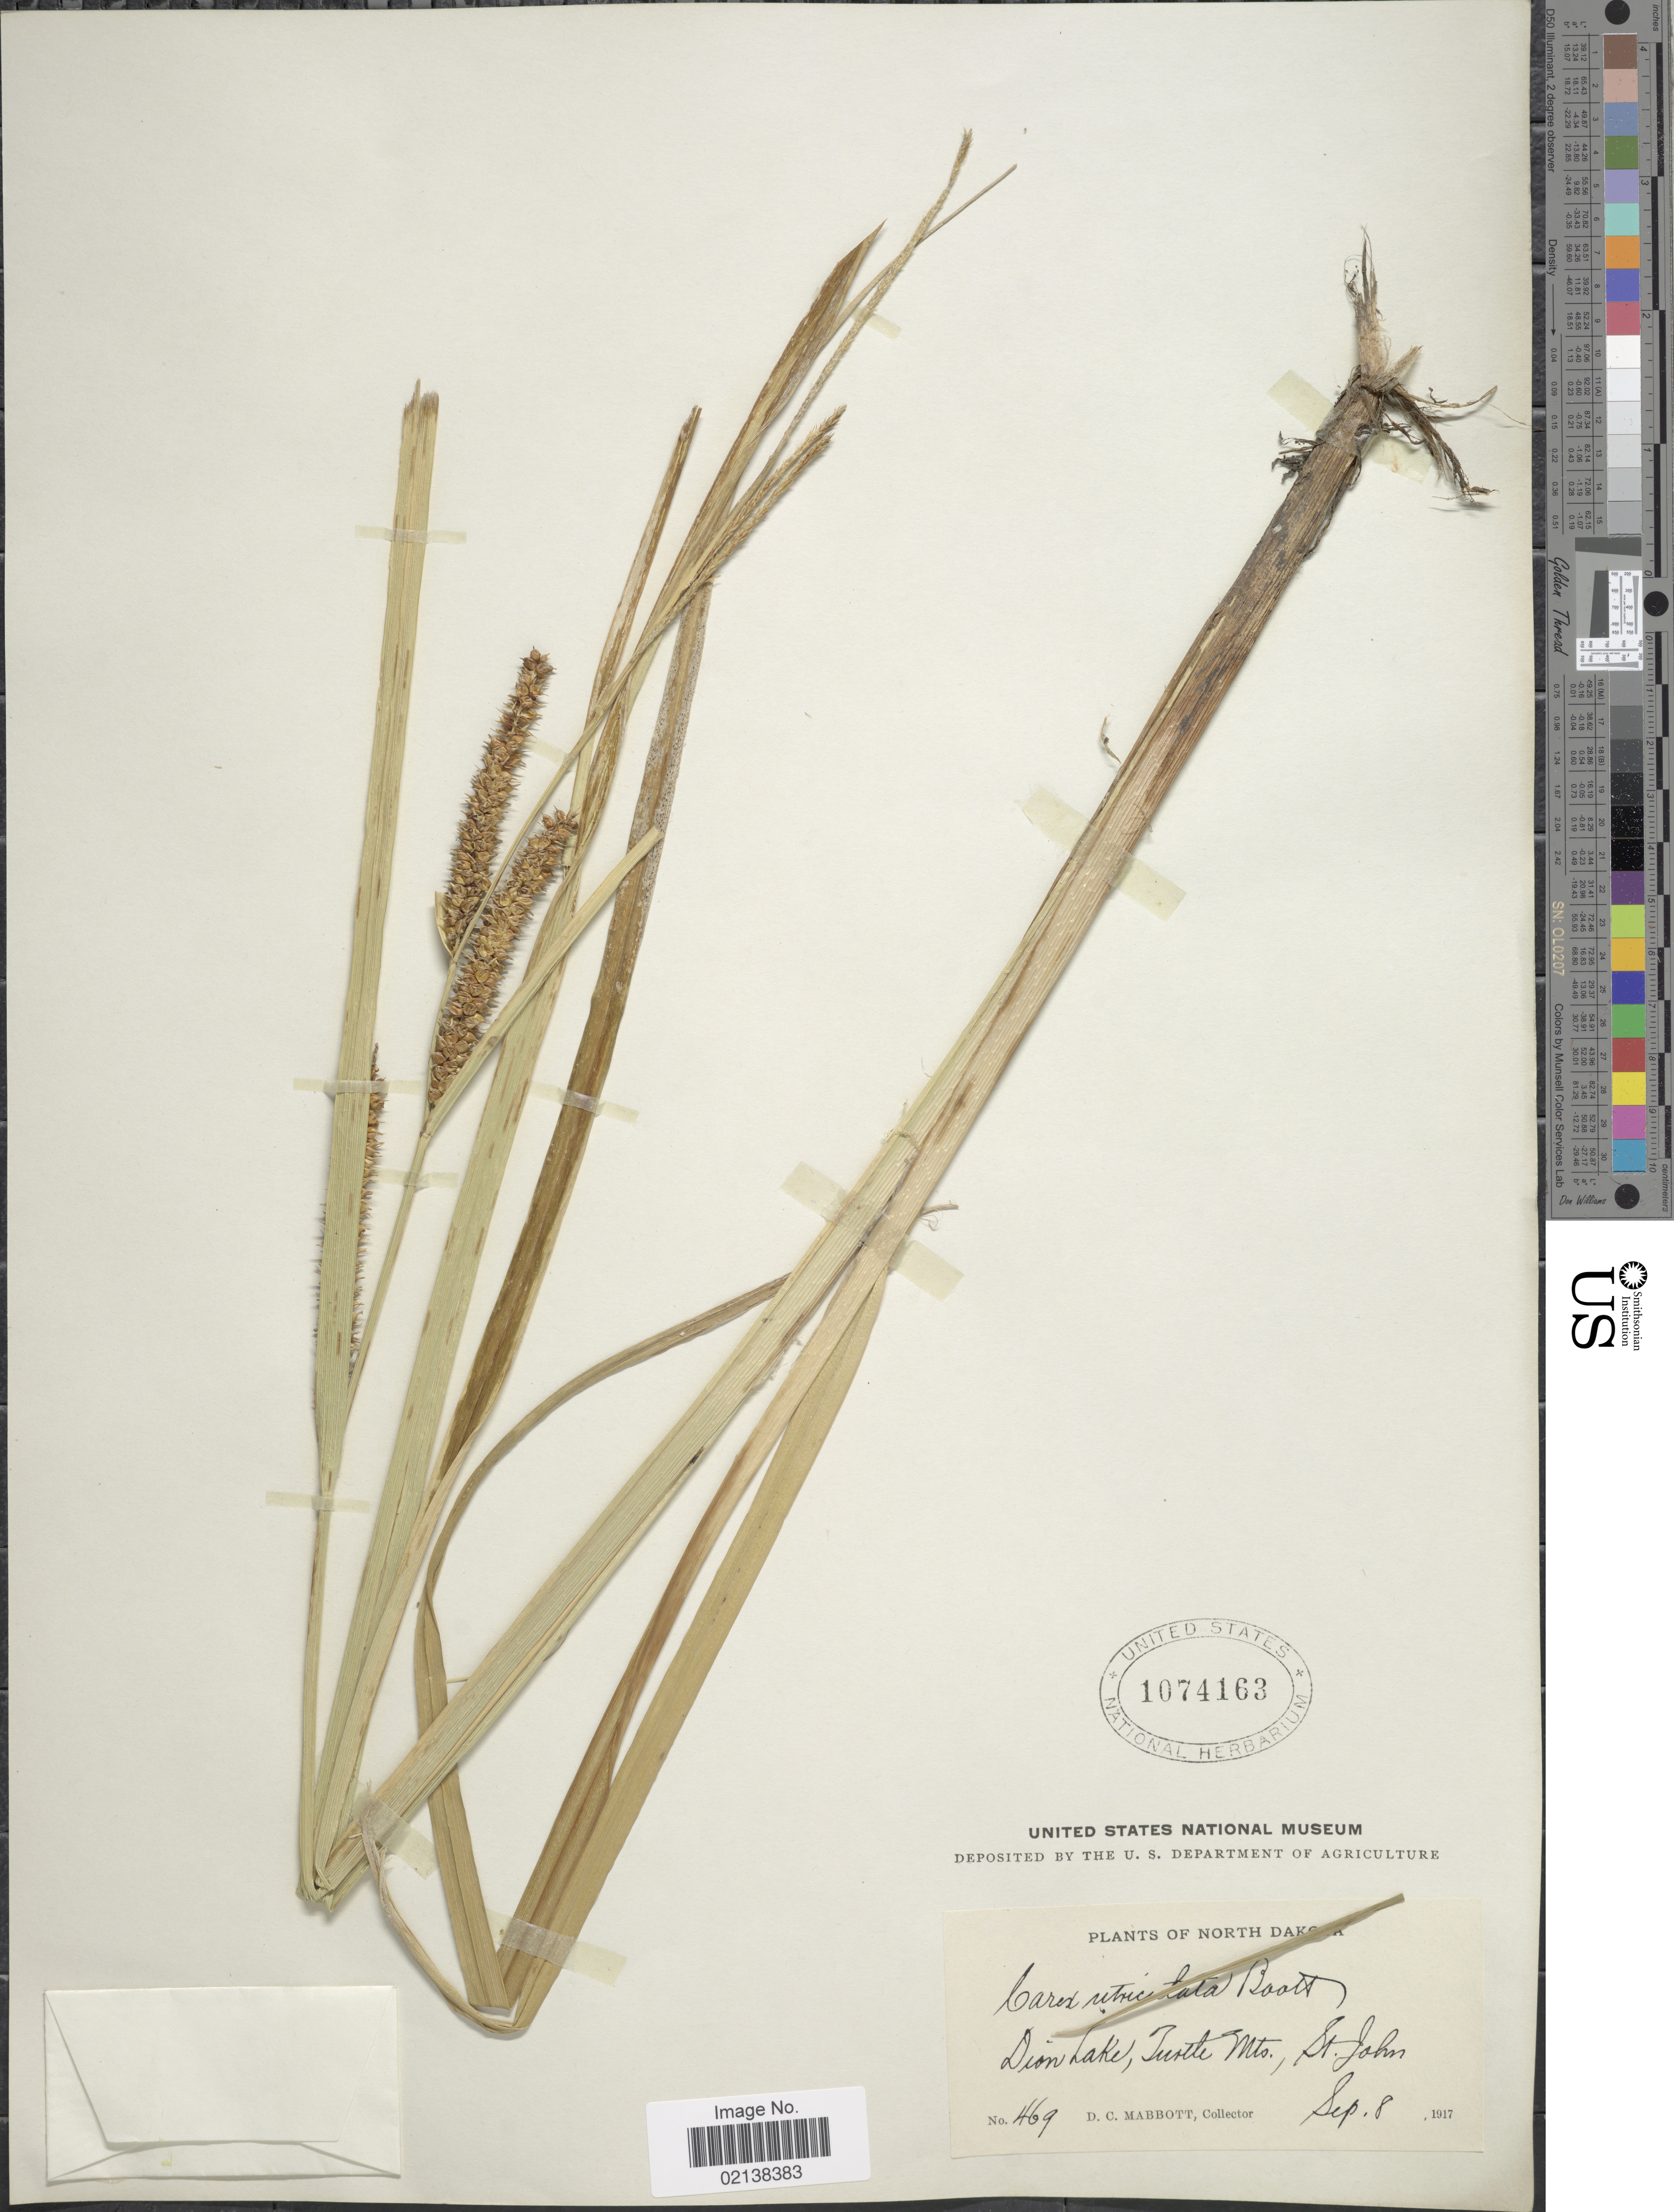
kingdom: Plantae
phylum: Tracheophyta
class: Liliopsida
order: Poales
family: Cyperaceae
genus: Carex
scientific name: Carex utriculata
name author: Boott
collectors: D. Mabbott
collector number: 469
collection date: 1917-09-08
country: United States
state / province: North Dakota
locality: Dion Lake, Turtle Mts., St. Johns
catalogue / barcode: US 1074163